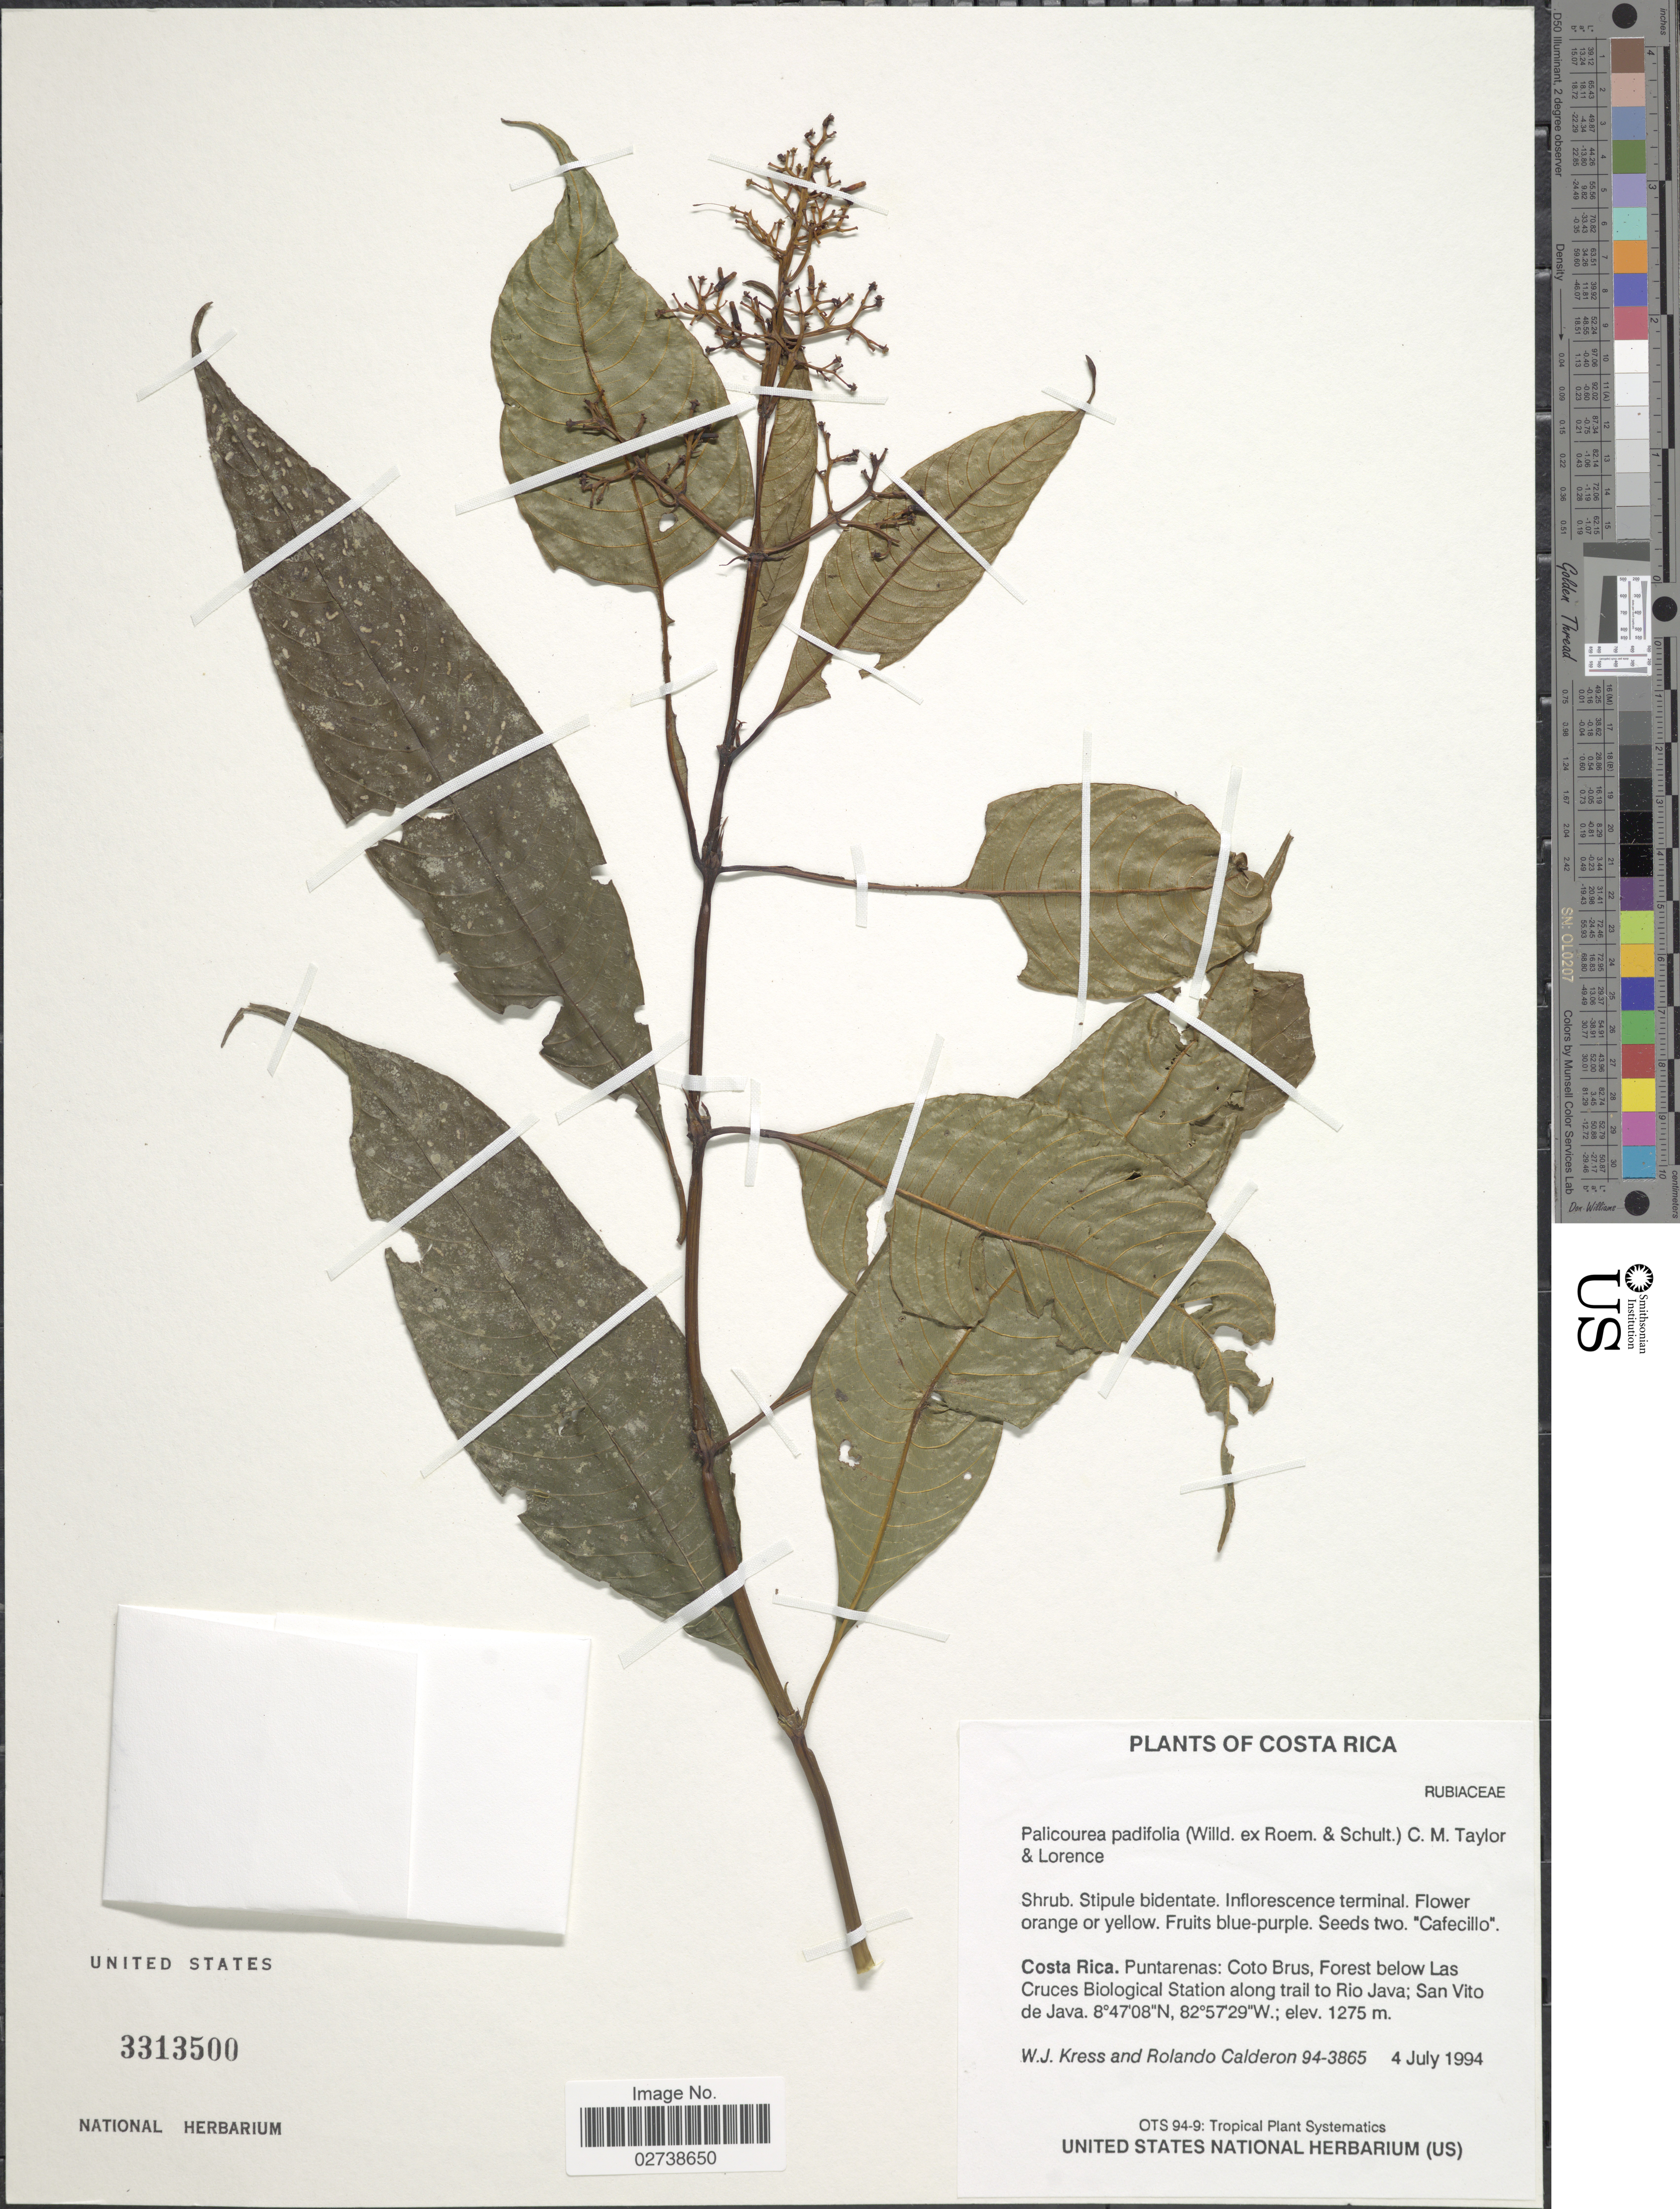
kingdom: Plantae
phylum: Tracheophyta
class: Magnoliopsida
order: Gentianales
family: Rubiaceae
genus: Palicourea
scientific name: Palicourea padifolia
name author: (Humb. & Bonpl. ex Roem. & Schult.) C.M. Taylor & Lorence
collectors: W. J. Kress & R. Calderon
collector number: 94-3865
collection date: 1994-07-04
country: Costa Rica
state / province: Puntarenas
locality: Coto Brus, Forest below Las Cruces Biological Station along trail to Rio Java; San Vito de Java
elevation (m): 1275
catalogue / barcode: US 3313500